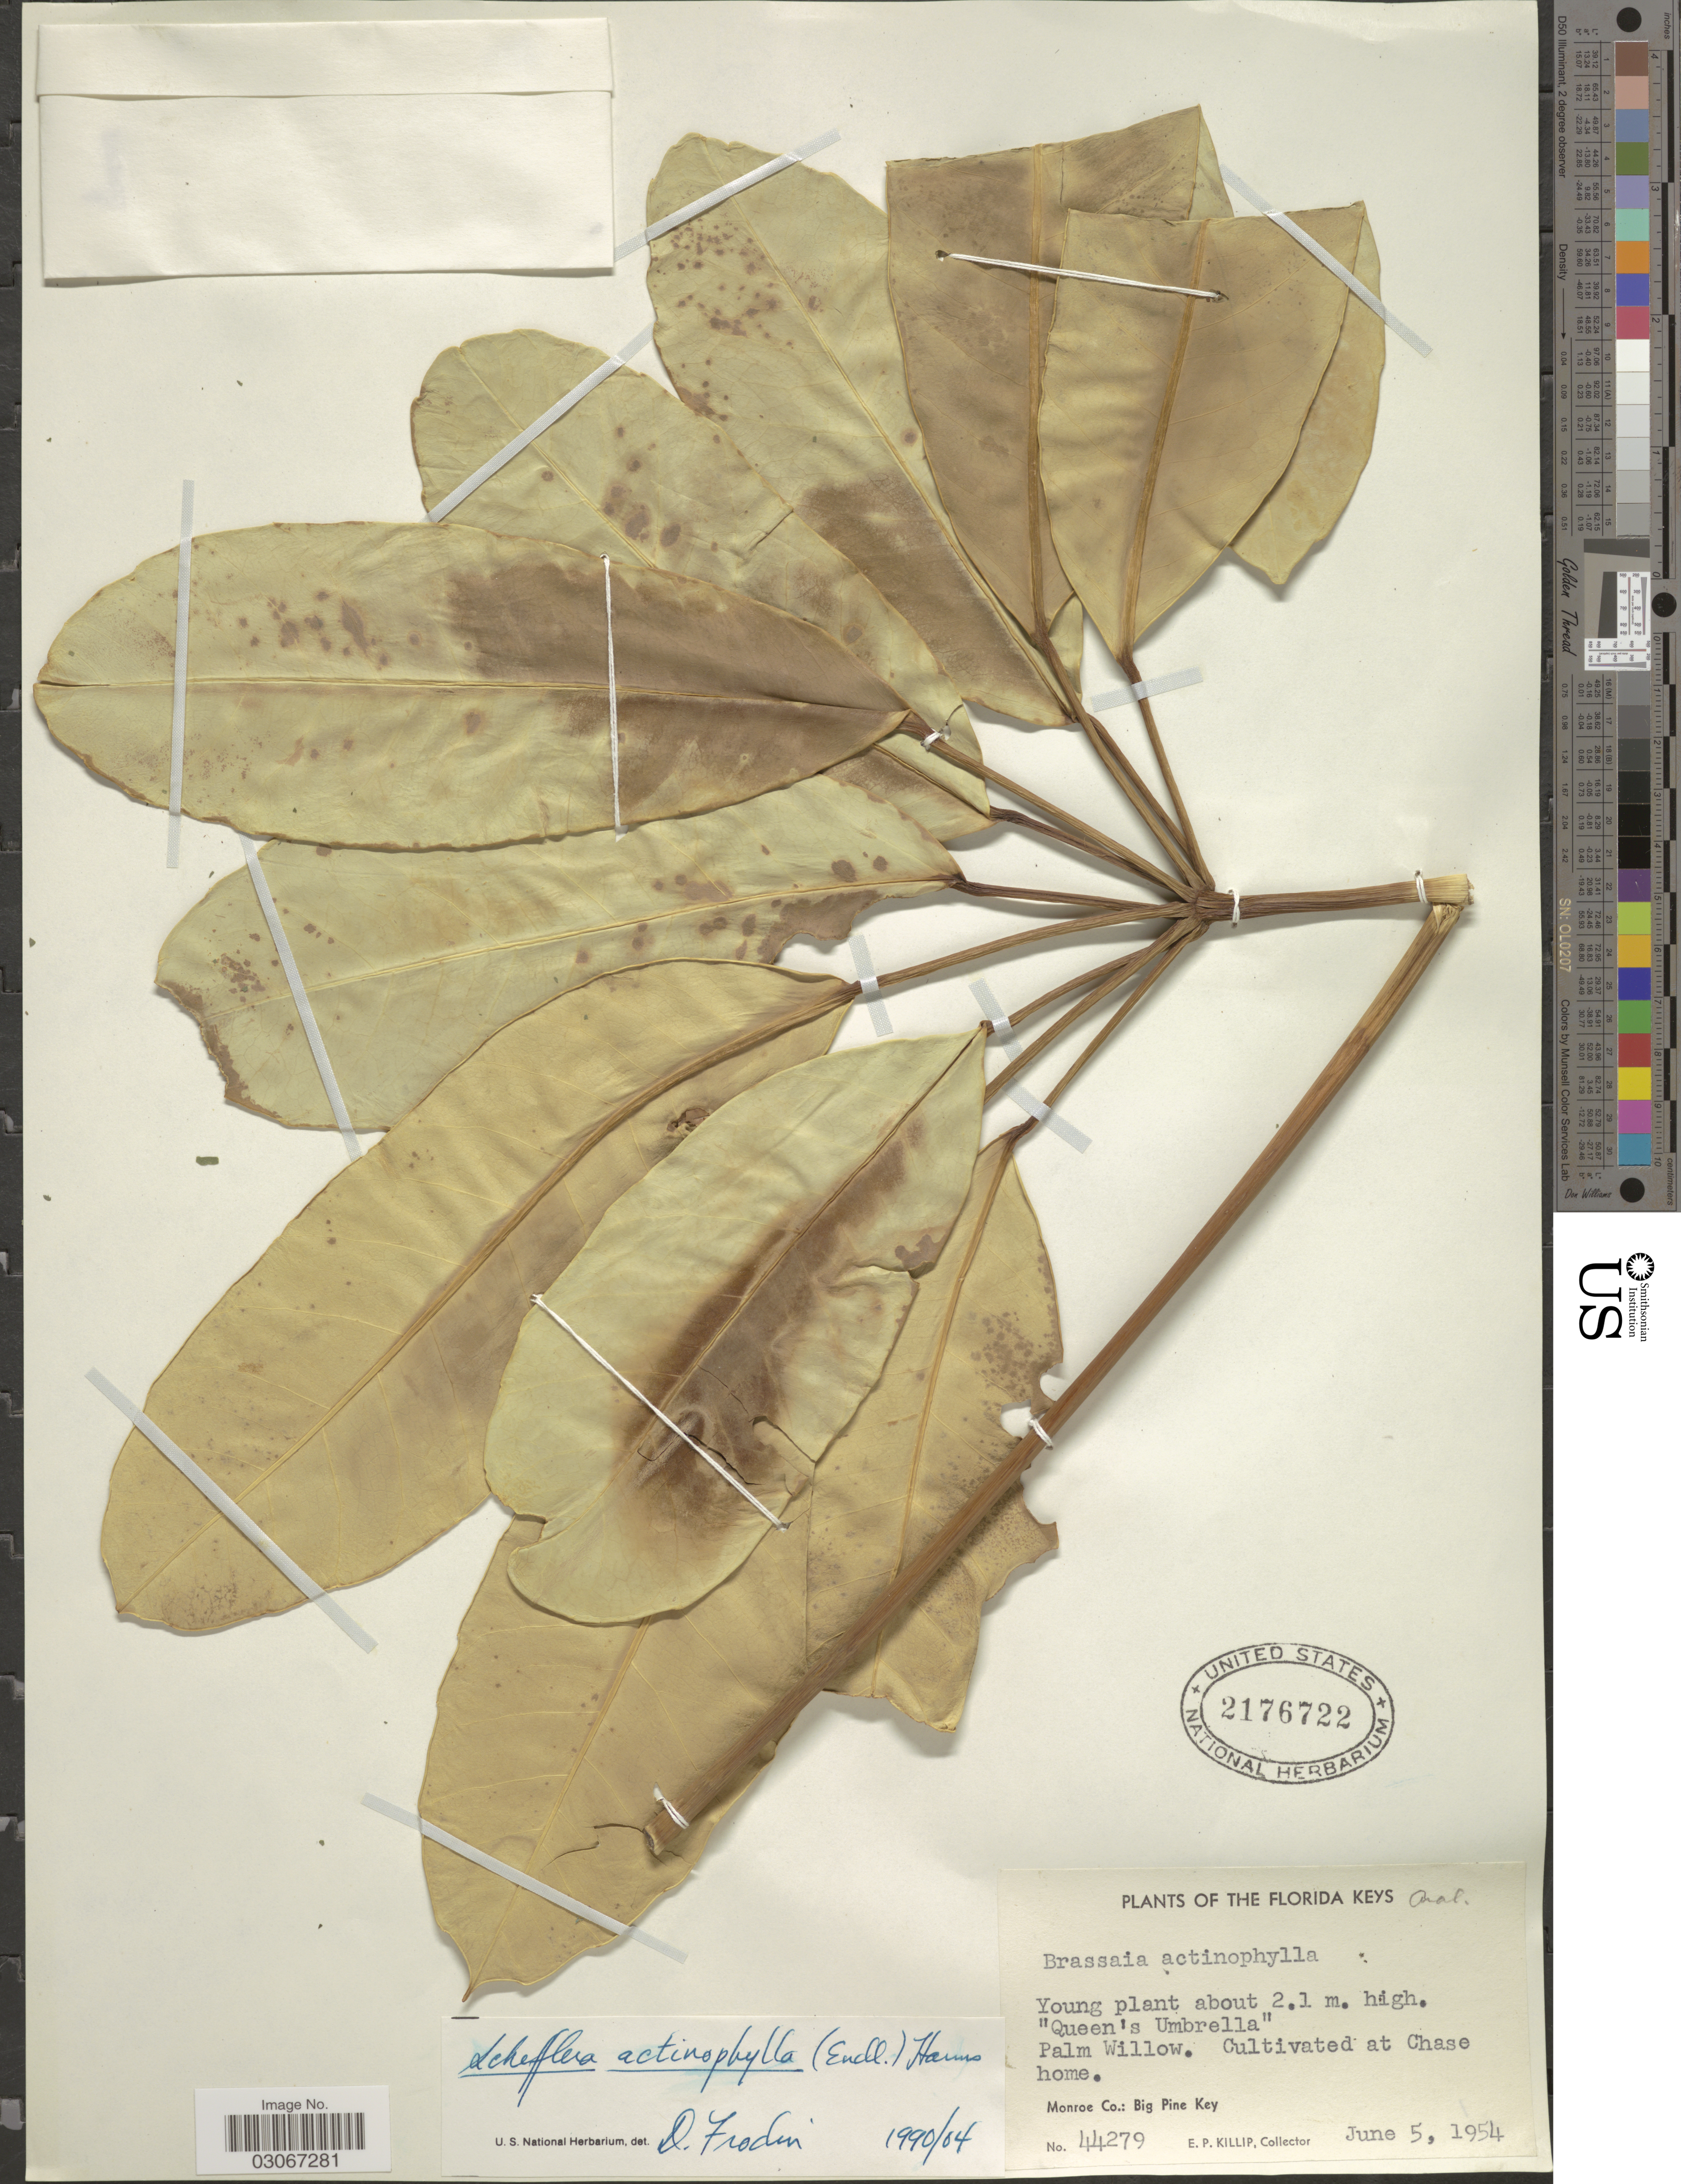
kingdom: Plantae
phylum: Tracheophyta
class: Magnoliopsida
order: Apiales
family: Araliaceae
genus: Schefflera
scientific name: Schefflera actinophylla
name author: (Endl.) Harms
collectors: E. P. Killip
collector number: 44279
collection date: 1954-06-05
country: United States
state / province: Florida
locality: The Florida Keys, Palm Willow, Cultivated at Chase home, Monroe Co.: Big Pine Key.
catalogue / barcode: US 2176722